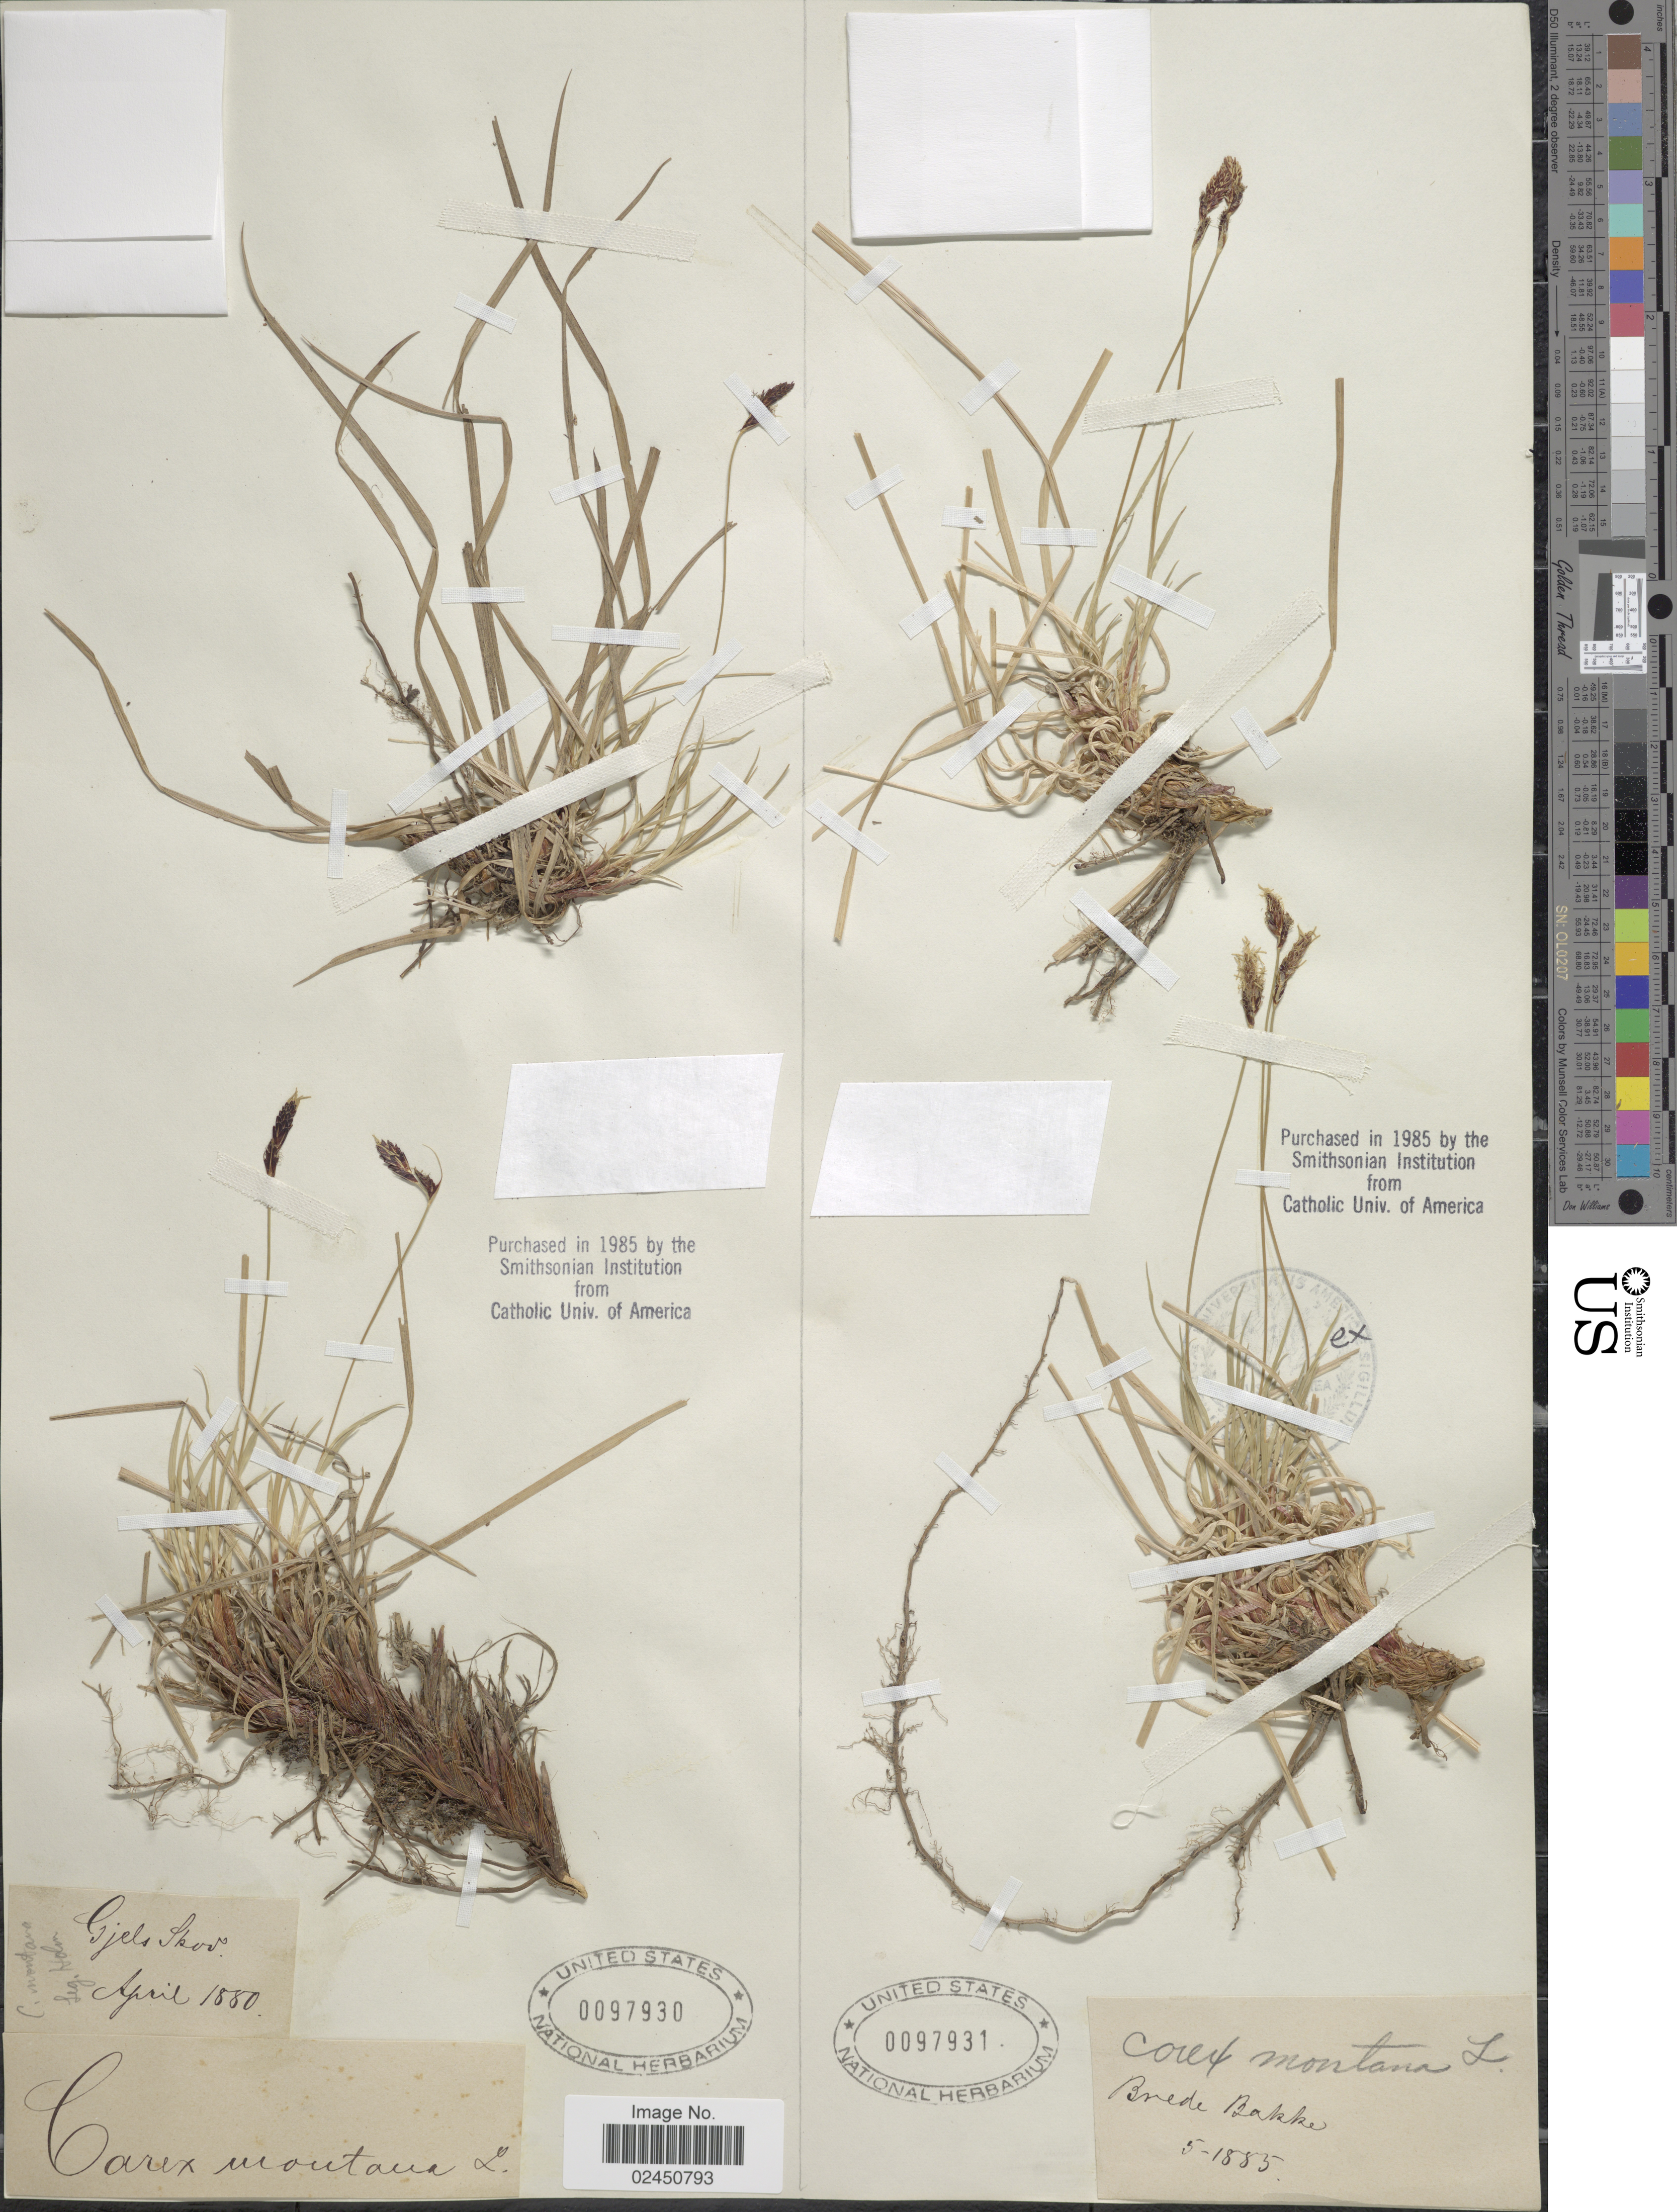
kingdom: Plantae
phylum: Tracheophyta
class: Liliopsida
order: Poales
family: Cyperaceae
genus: Carex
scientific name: Carex montana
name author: L.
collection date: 1885-05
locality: Brede Bakke [unsure placement]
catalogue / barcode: US 97931-2